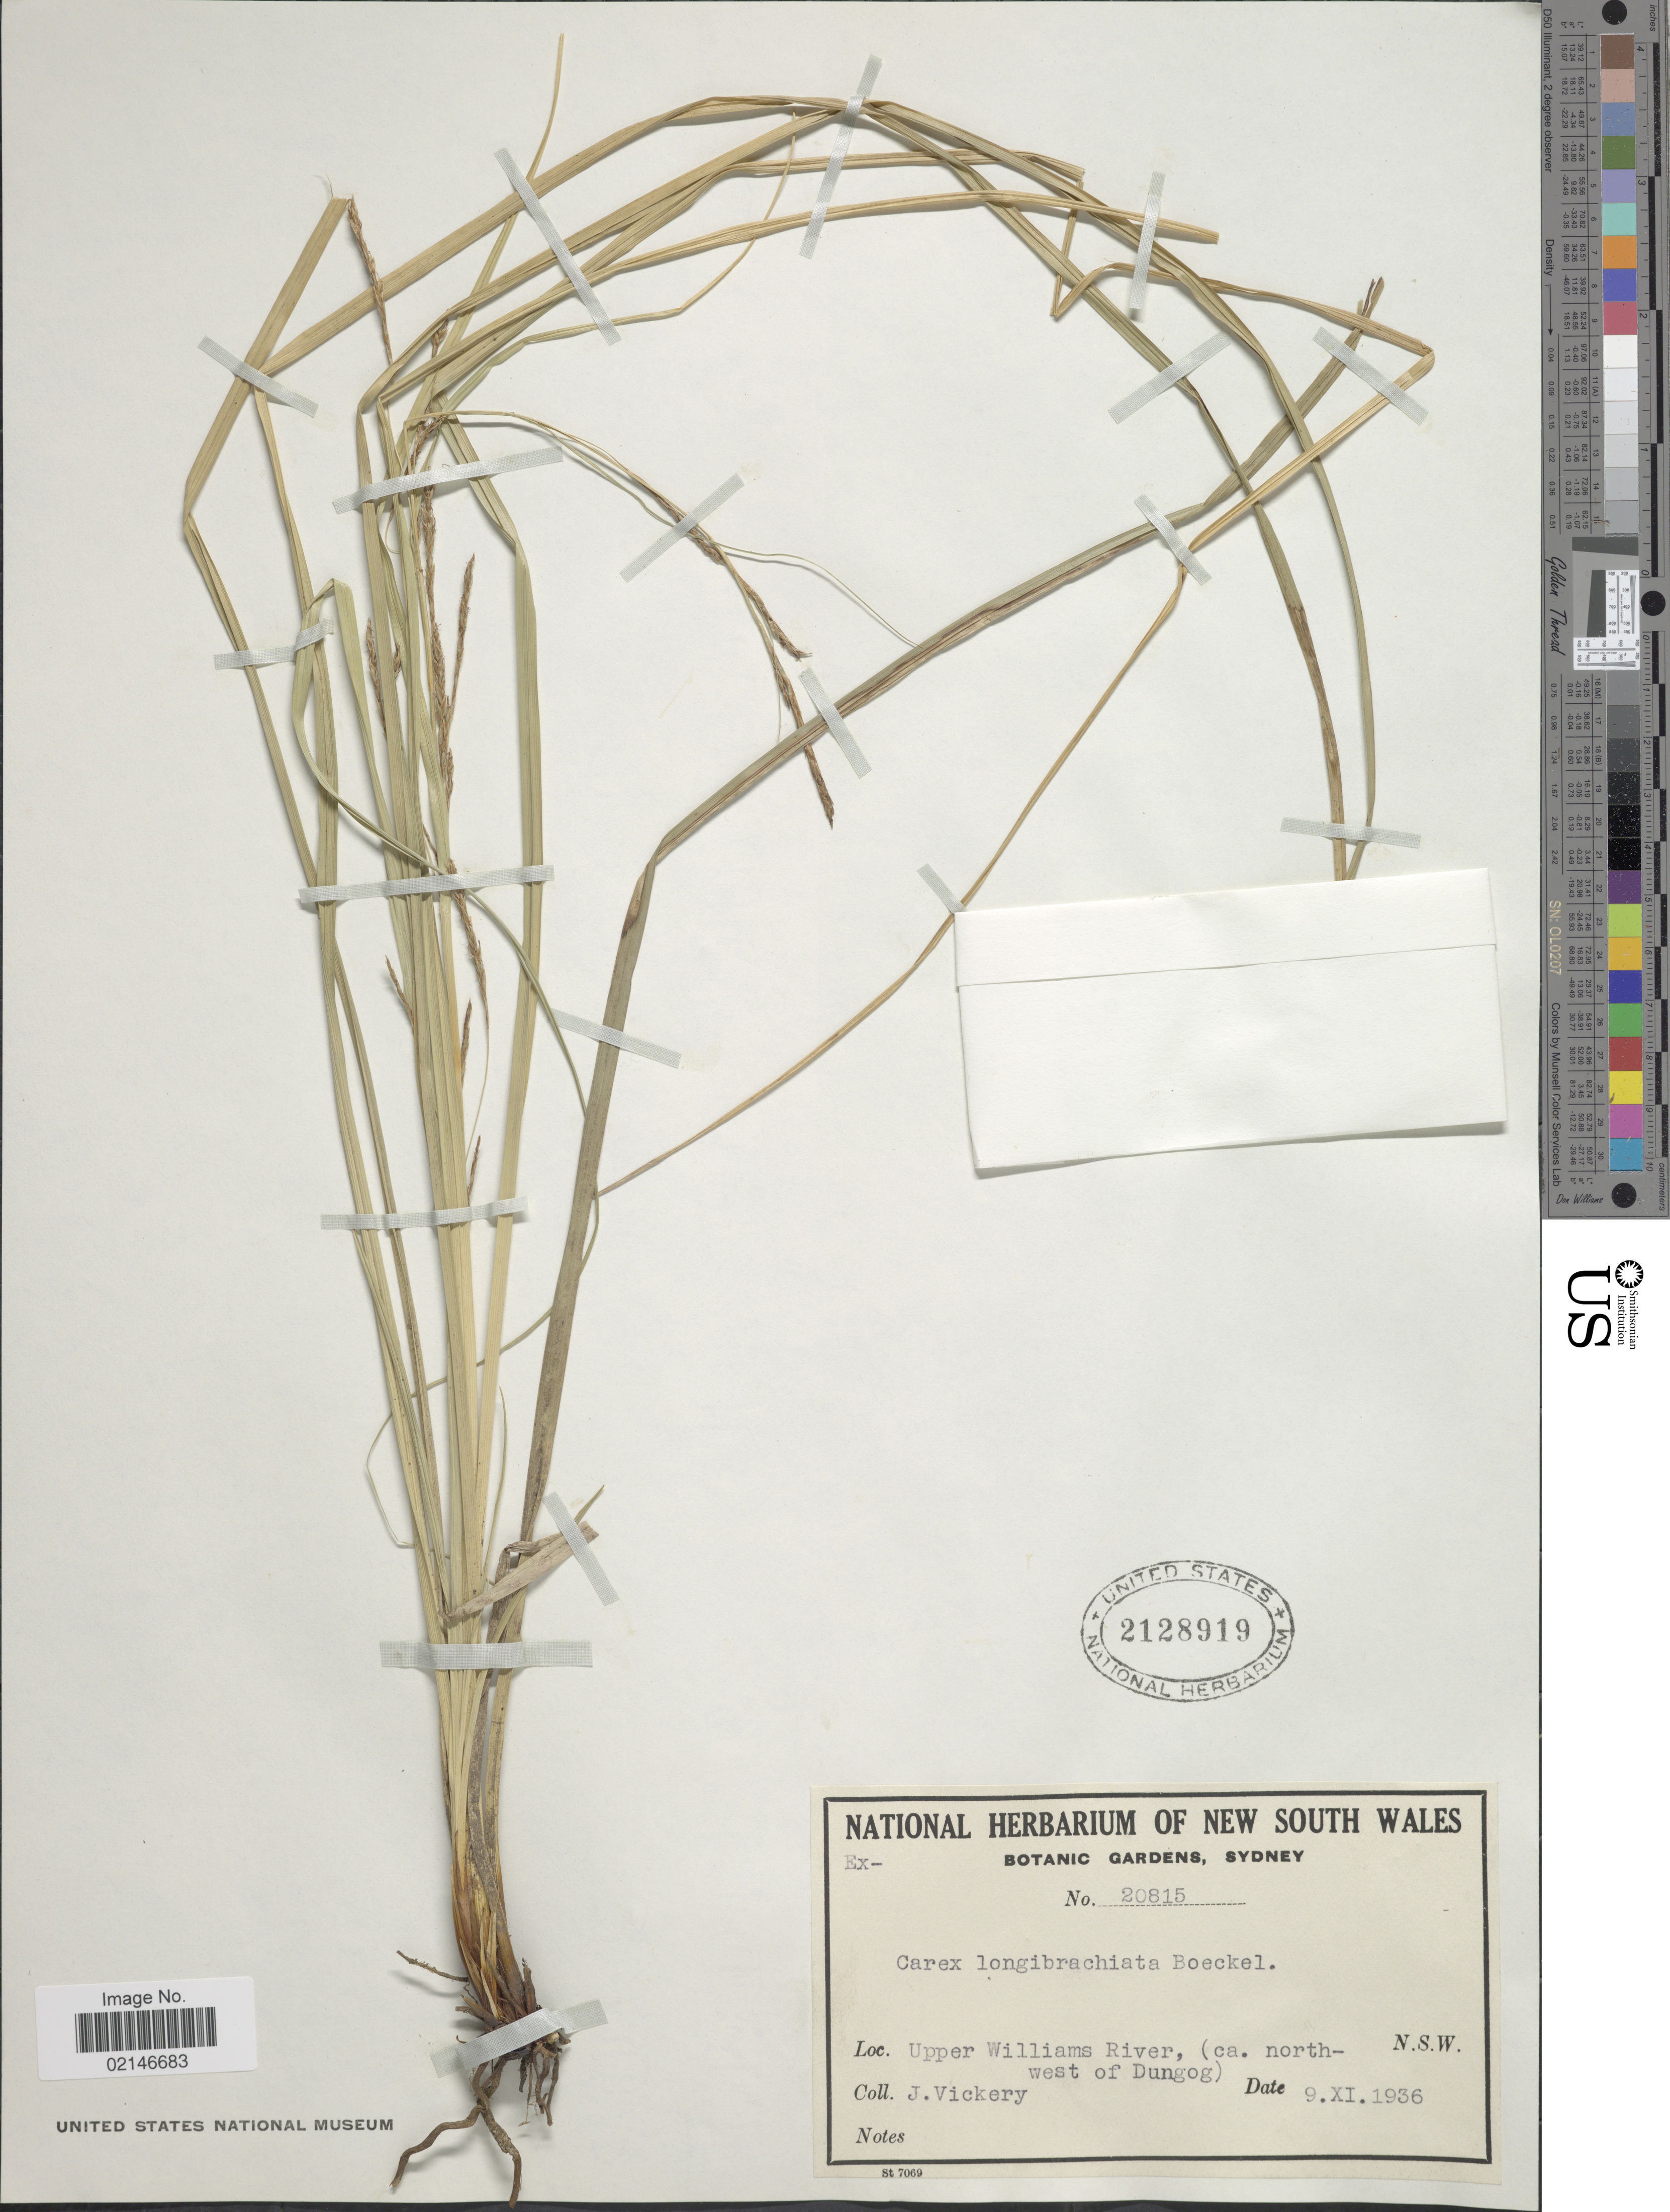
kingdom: Plantae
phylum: Tracheophyta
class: Liliopsida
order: Poales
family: Cyperaceae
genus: Carex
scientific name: Carex longebrachiata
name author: Boeckeler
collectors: J. Vickery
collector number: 20815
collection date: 1936-11-09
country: Australia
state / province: New South Wales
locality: Upper Williams River, (ca. northwest of Dungog) N.S.W.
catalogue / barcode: US 2128919